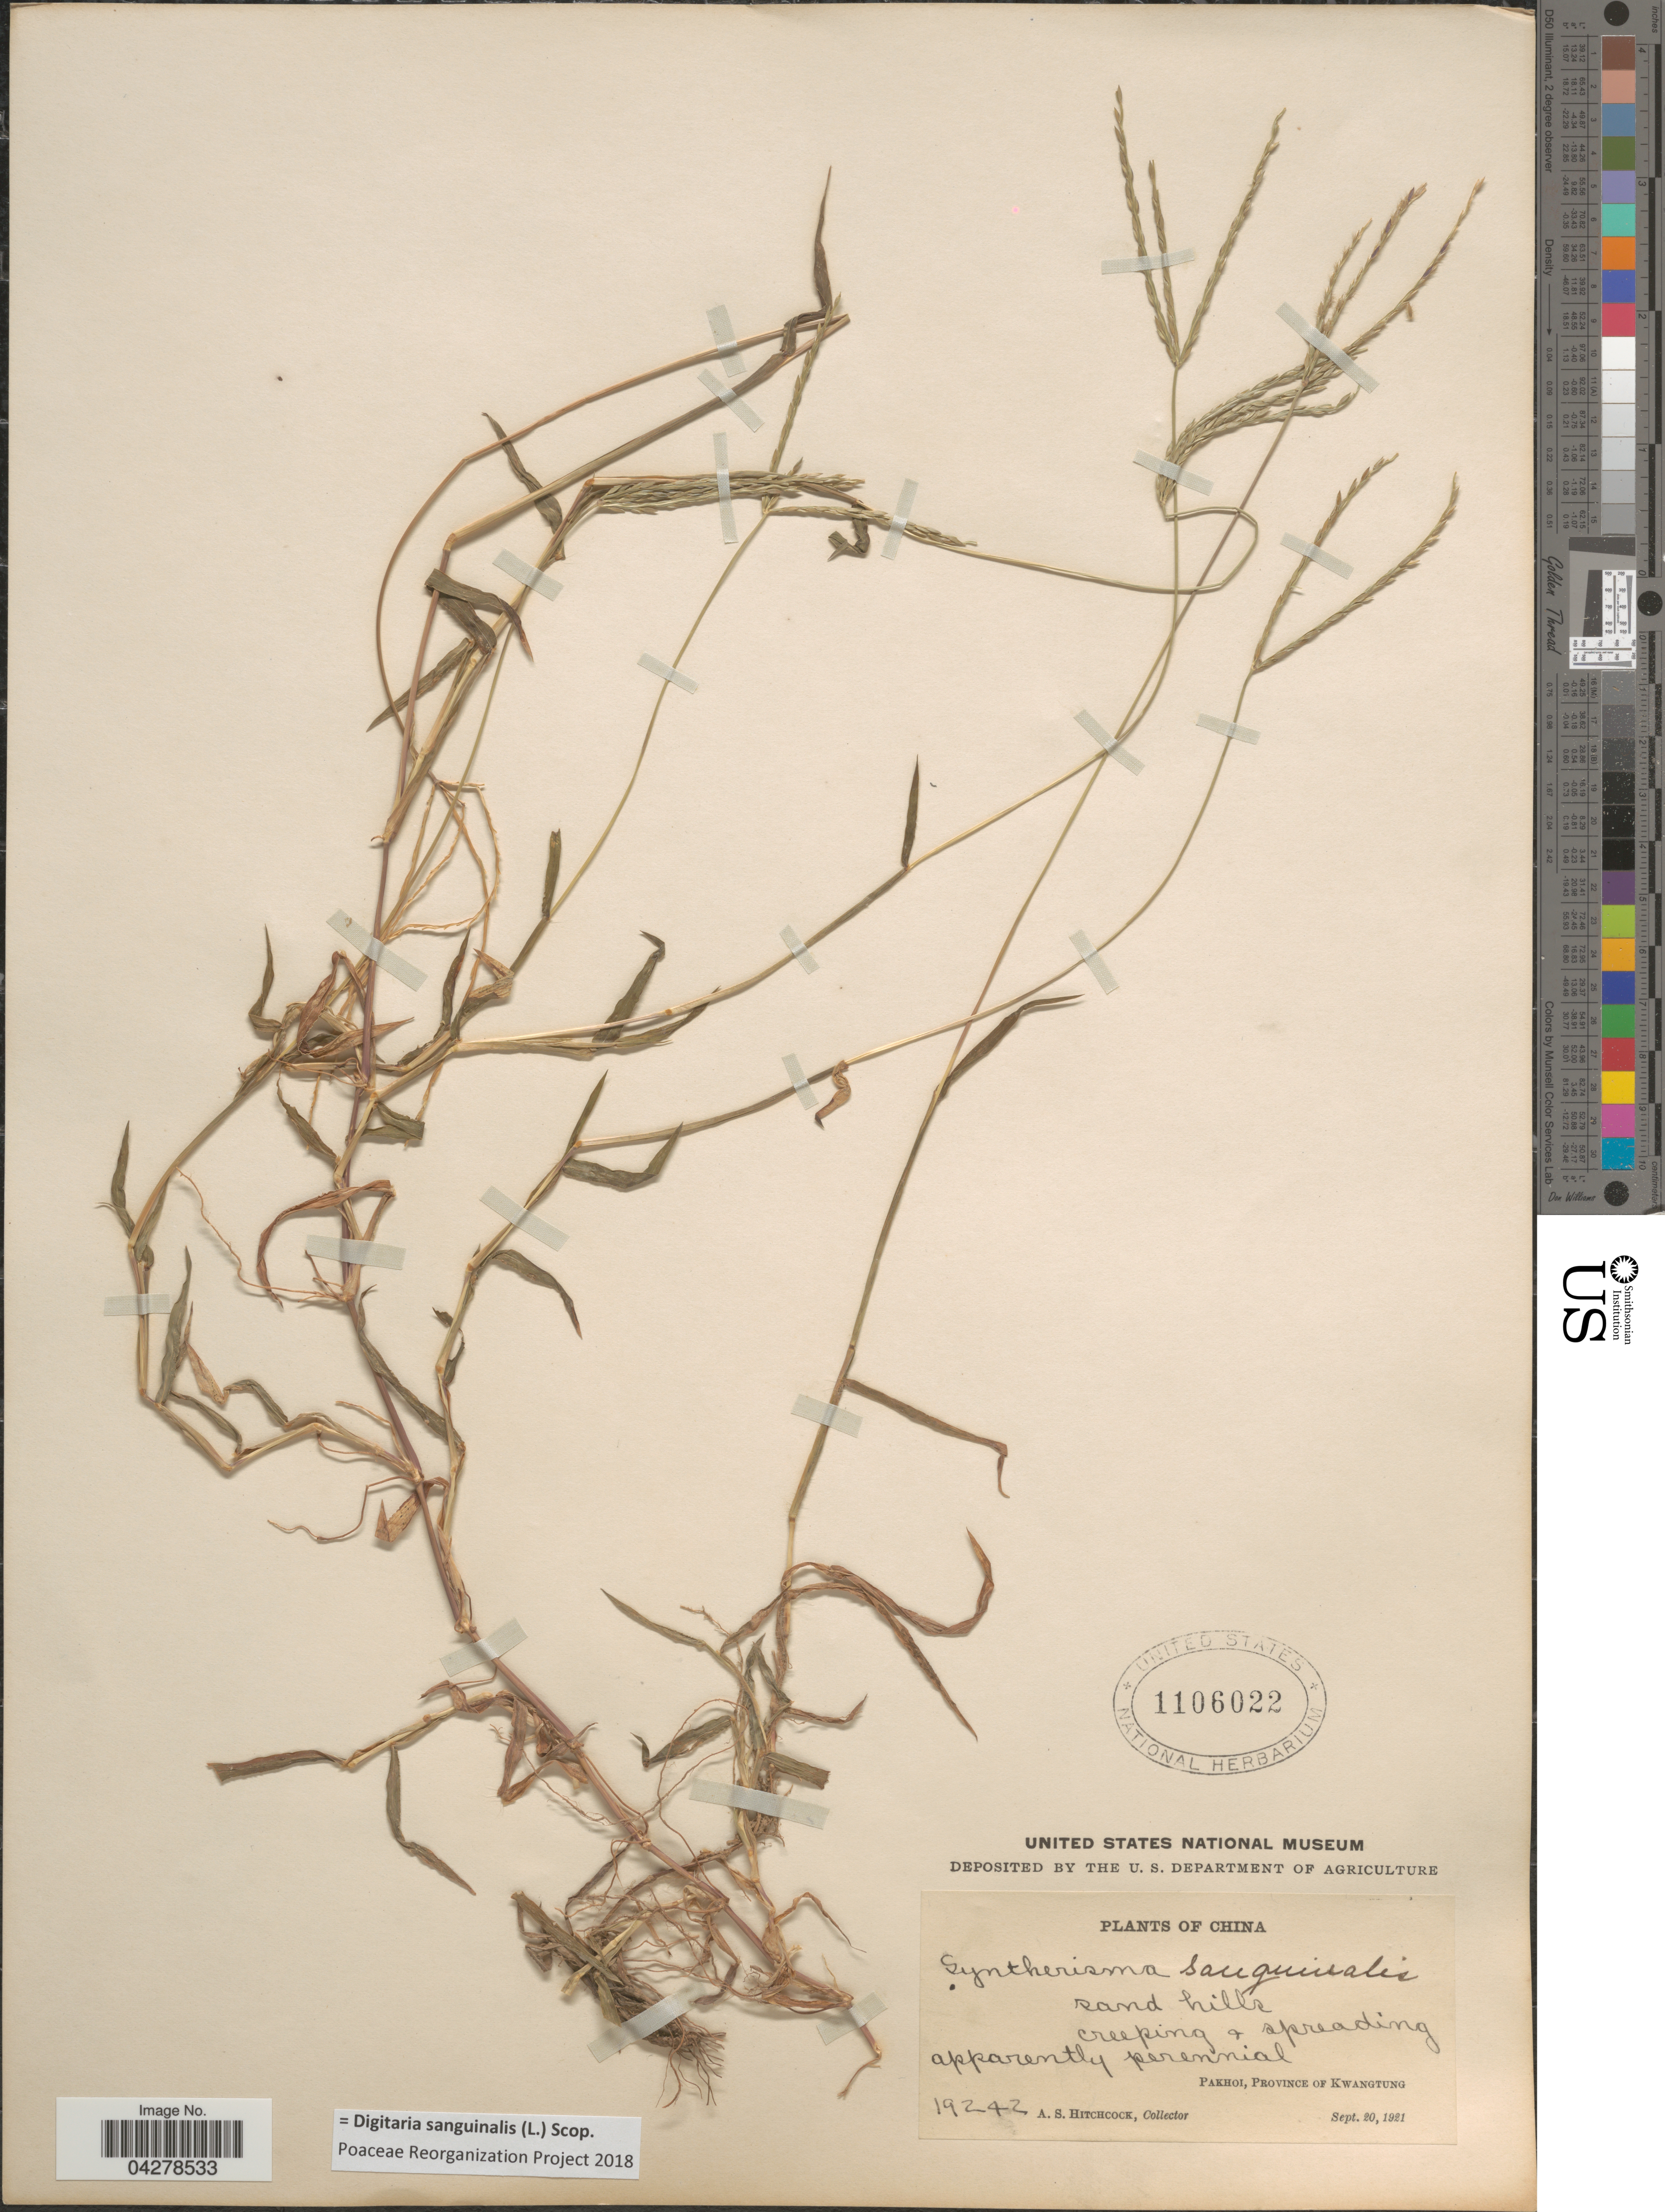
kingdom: Plantae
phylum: Tracheophyta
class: Liliopsida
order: Poales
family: Poaceae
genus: Digitaria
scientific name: Digitaria sanguinalis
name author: (L.) Scop.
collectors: A. S. Hitchcock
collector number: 19242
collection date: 1921-09-20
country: China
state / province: Guangdong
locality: Sand hills creeping & spreading apparently perennial. Pakhoi, Province of Kwangtung.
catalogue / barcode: US 1106022